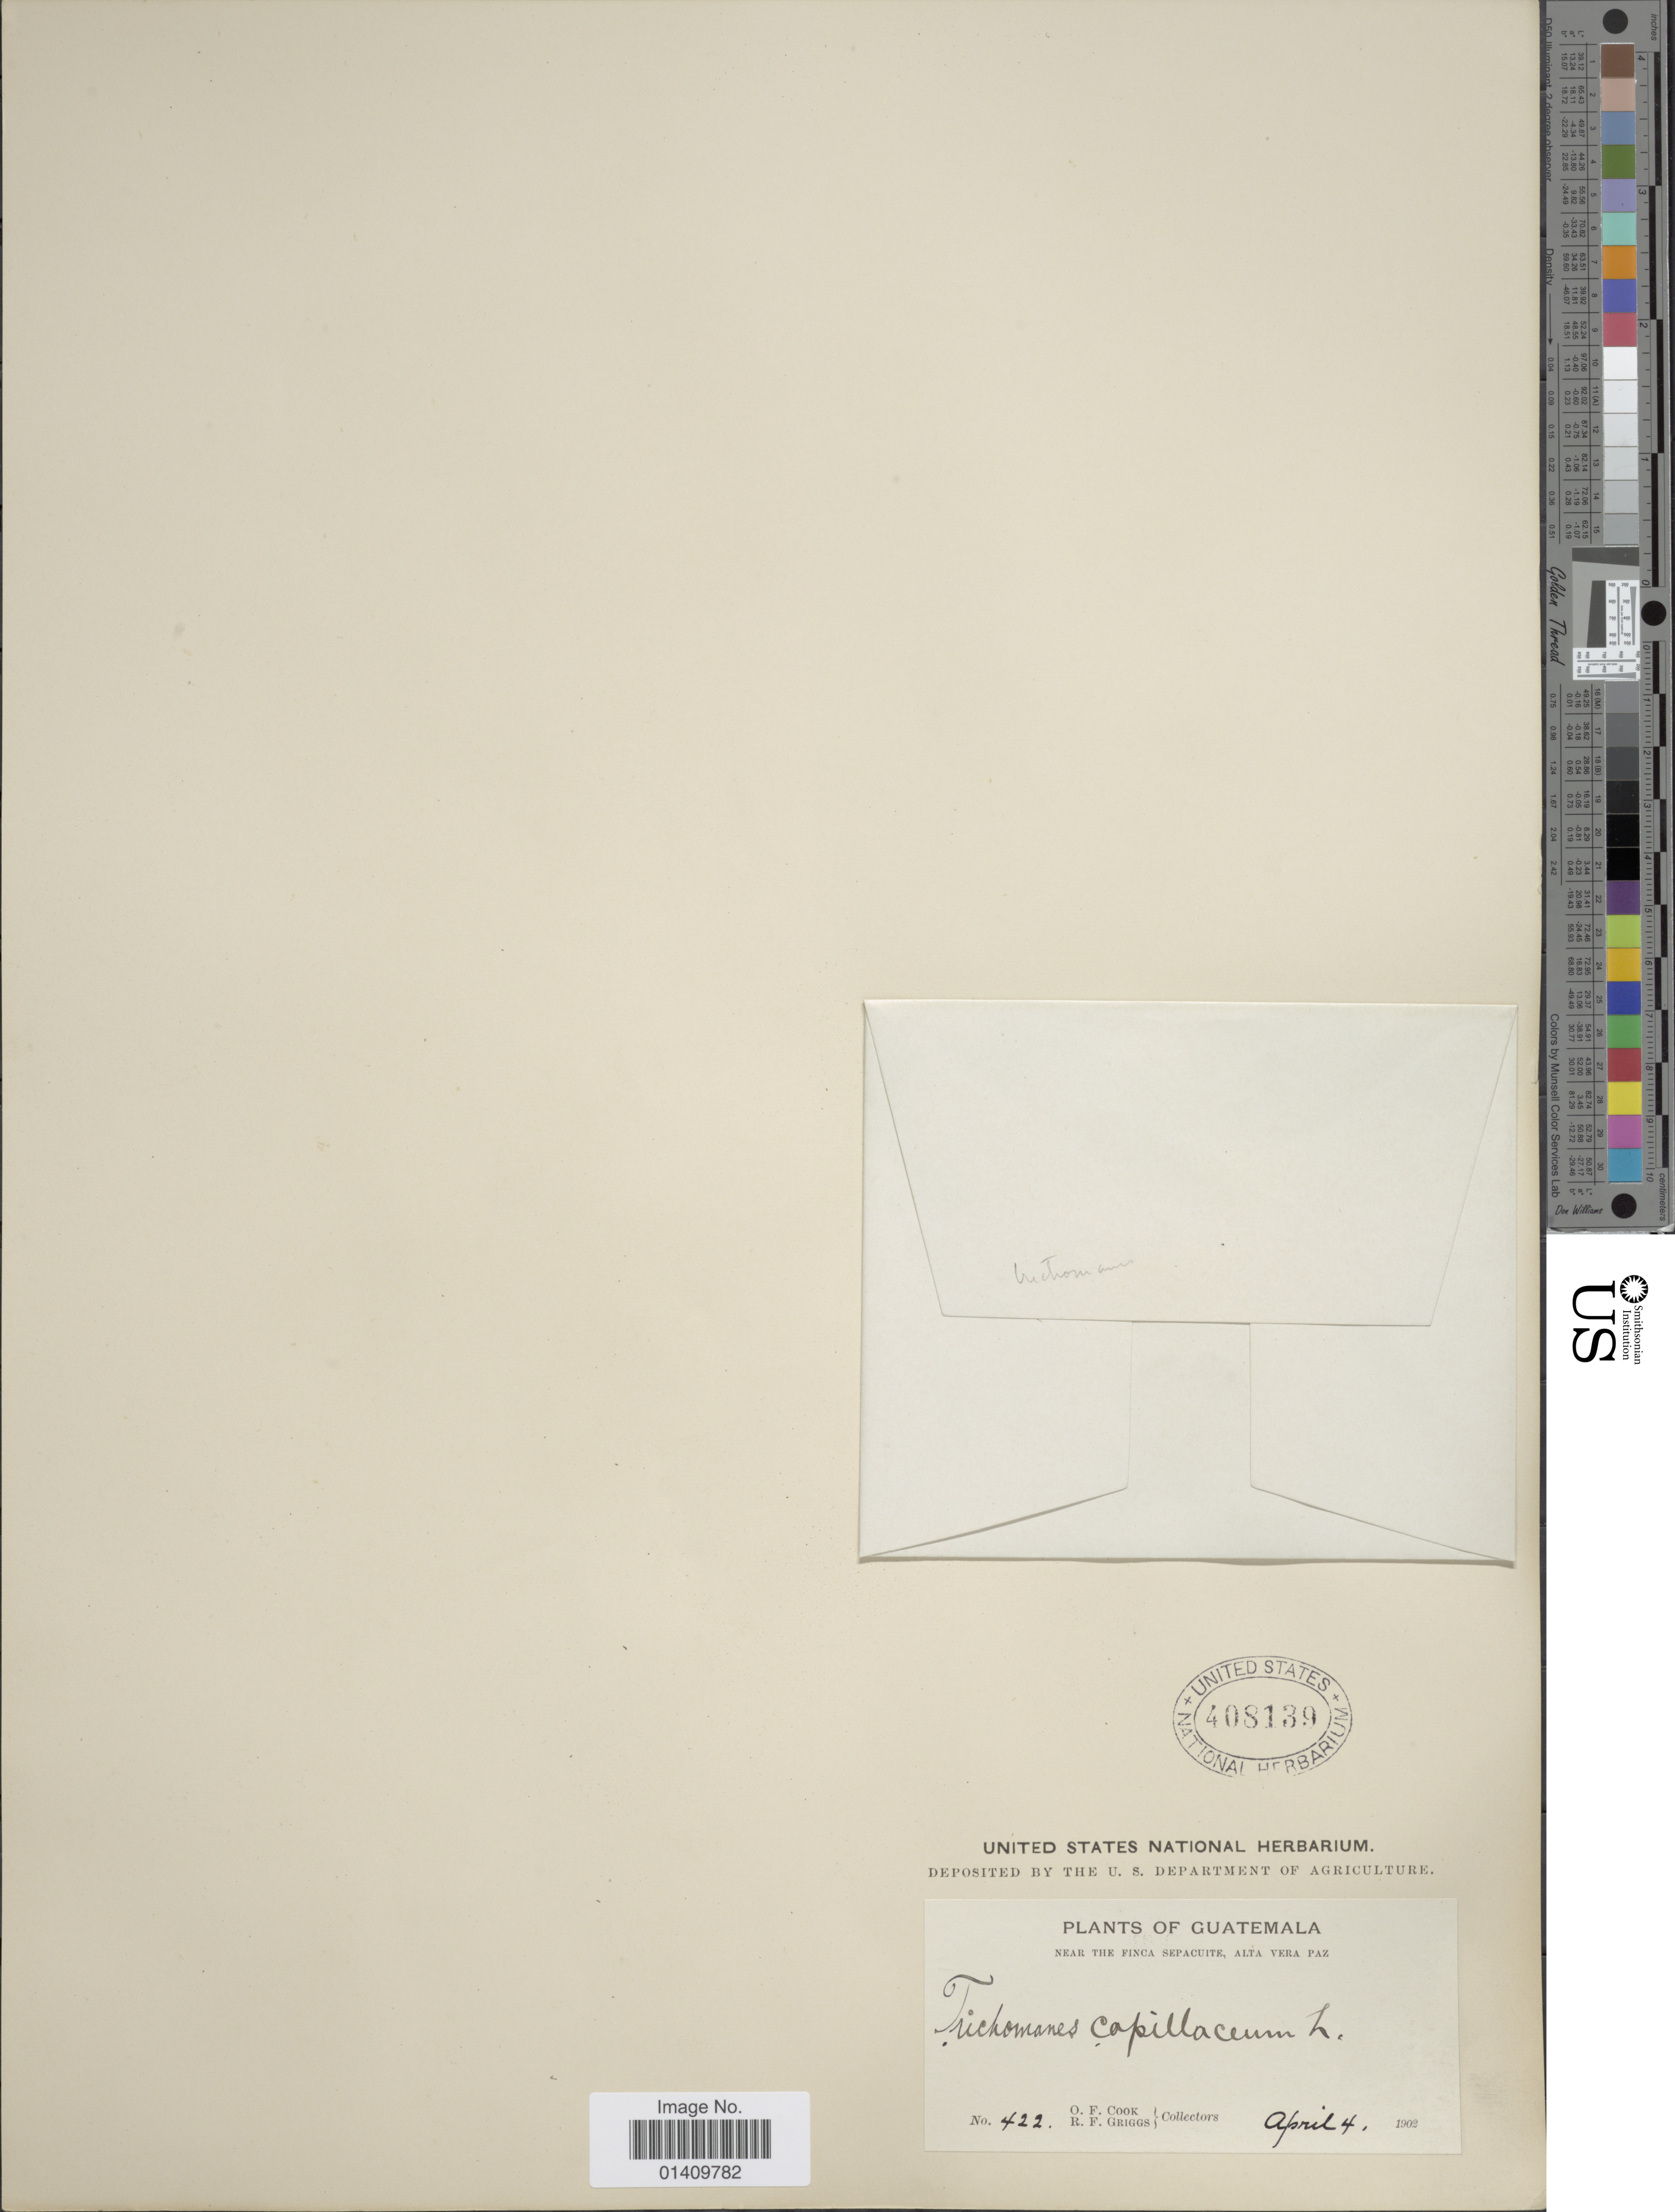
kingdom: Plantae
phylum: Tracheophyta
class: Polypodiopsida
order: Hymenophyllales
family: Hymenophyllaceae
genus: Polyphlebium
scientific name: Polyphlebium capillaceum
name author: (L.) Ebihara & Dubuisson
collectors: O. F. Cook & R. F. Griggs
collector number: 422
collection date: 1902-04-04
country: Guatemala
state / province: Alta Verapaz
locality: Near the Finca Sepacuite Alta vera Paz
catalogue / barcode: US 408139